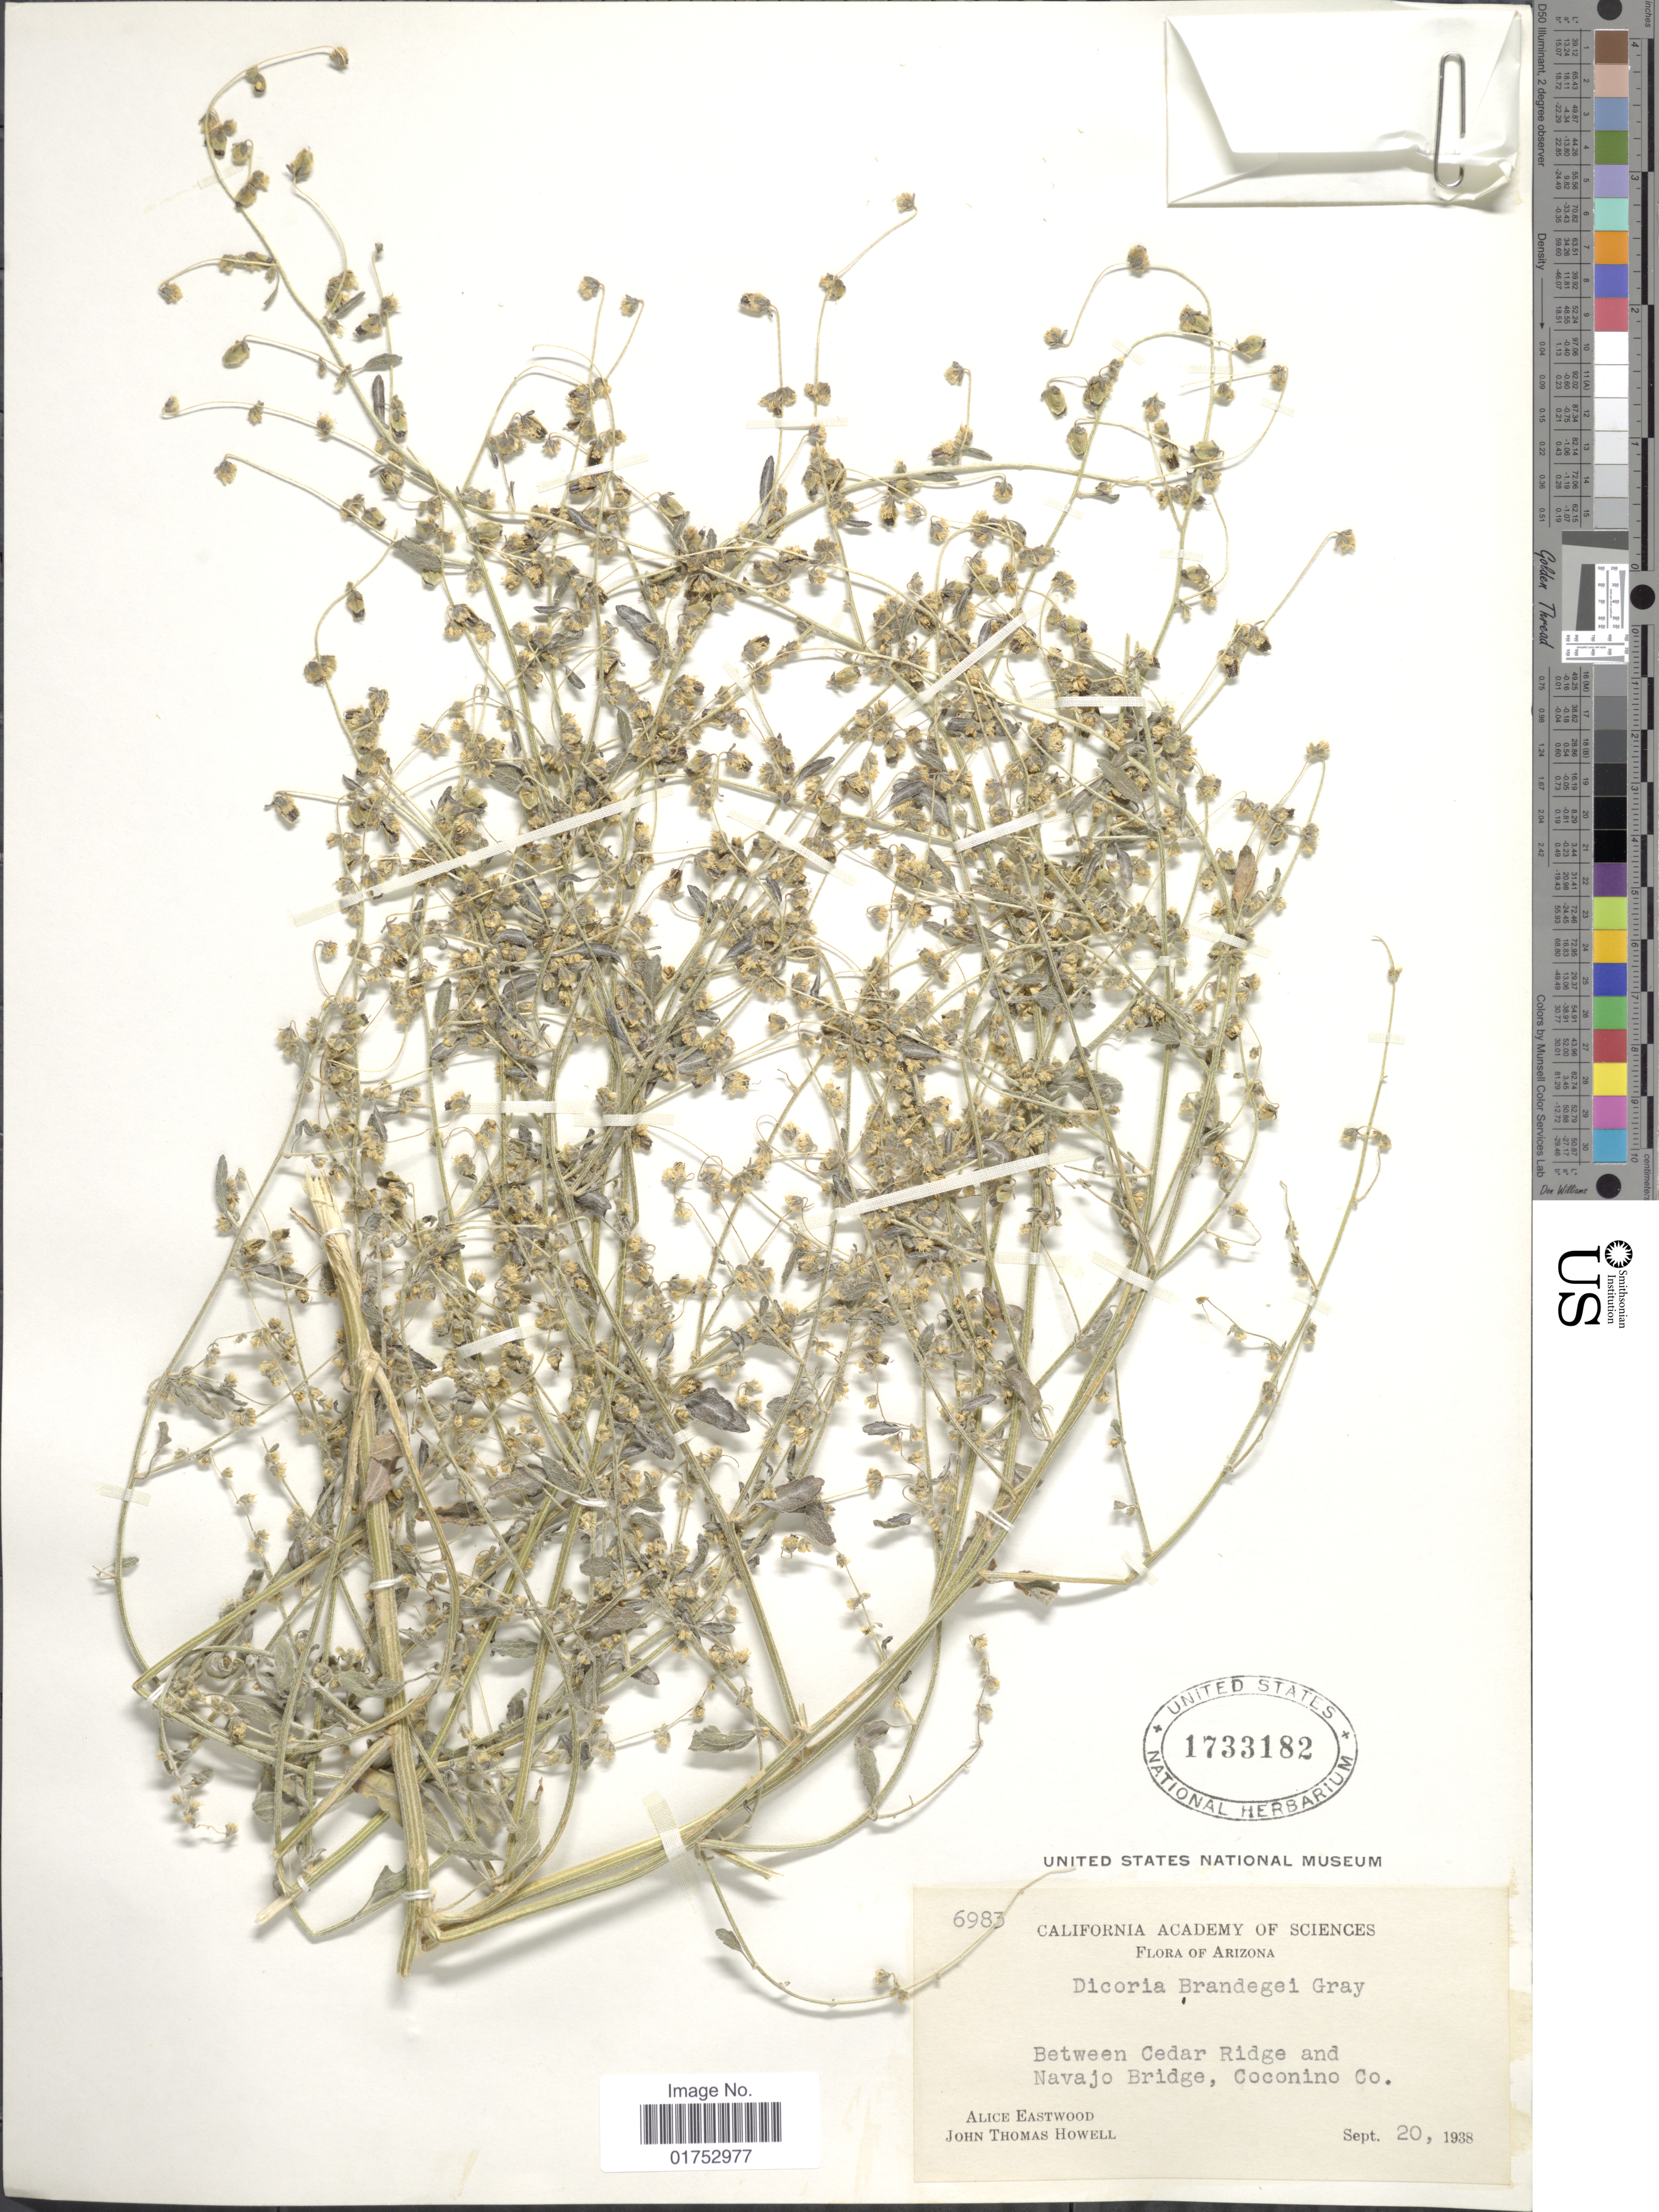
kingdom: Plantae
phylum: Tracheophyta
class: Magnoliopsida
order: Asterales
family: Asteraceae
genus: Dicoria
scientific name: Dicoria brandegeei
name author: A. Gray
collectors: A. Eastwood & J. T. Howell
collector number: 6983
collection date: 1938-09-20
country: United States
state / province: Arizona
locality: Between Cedar Ridge and Navajo Bridge, Coconino Co.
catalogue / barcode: US 1733182